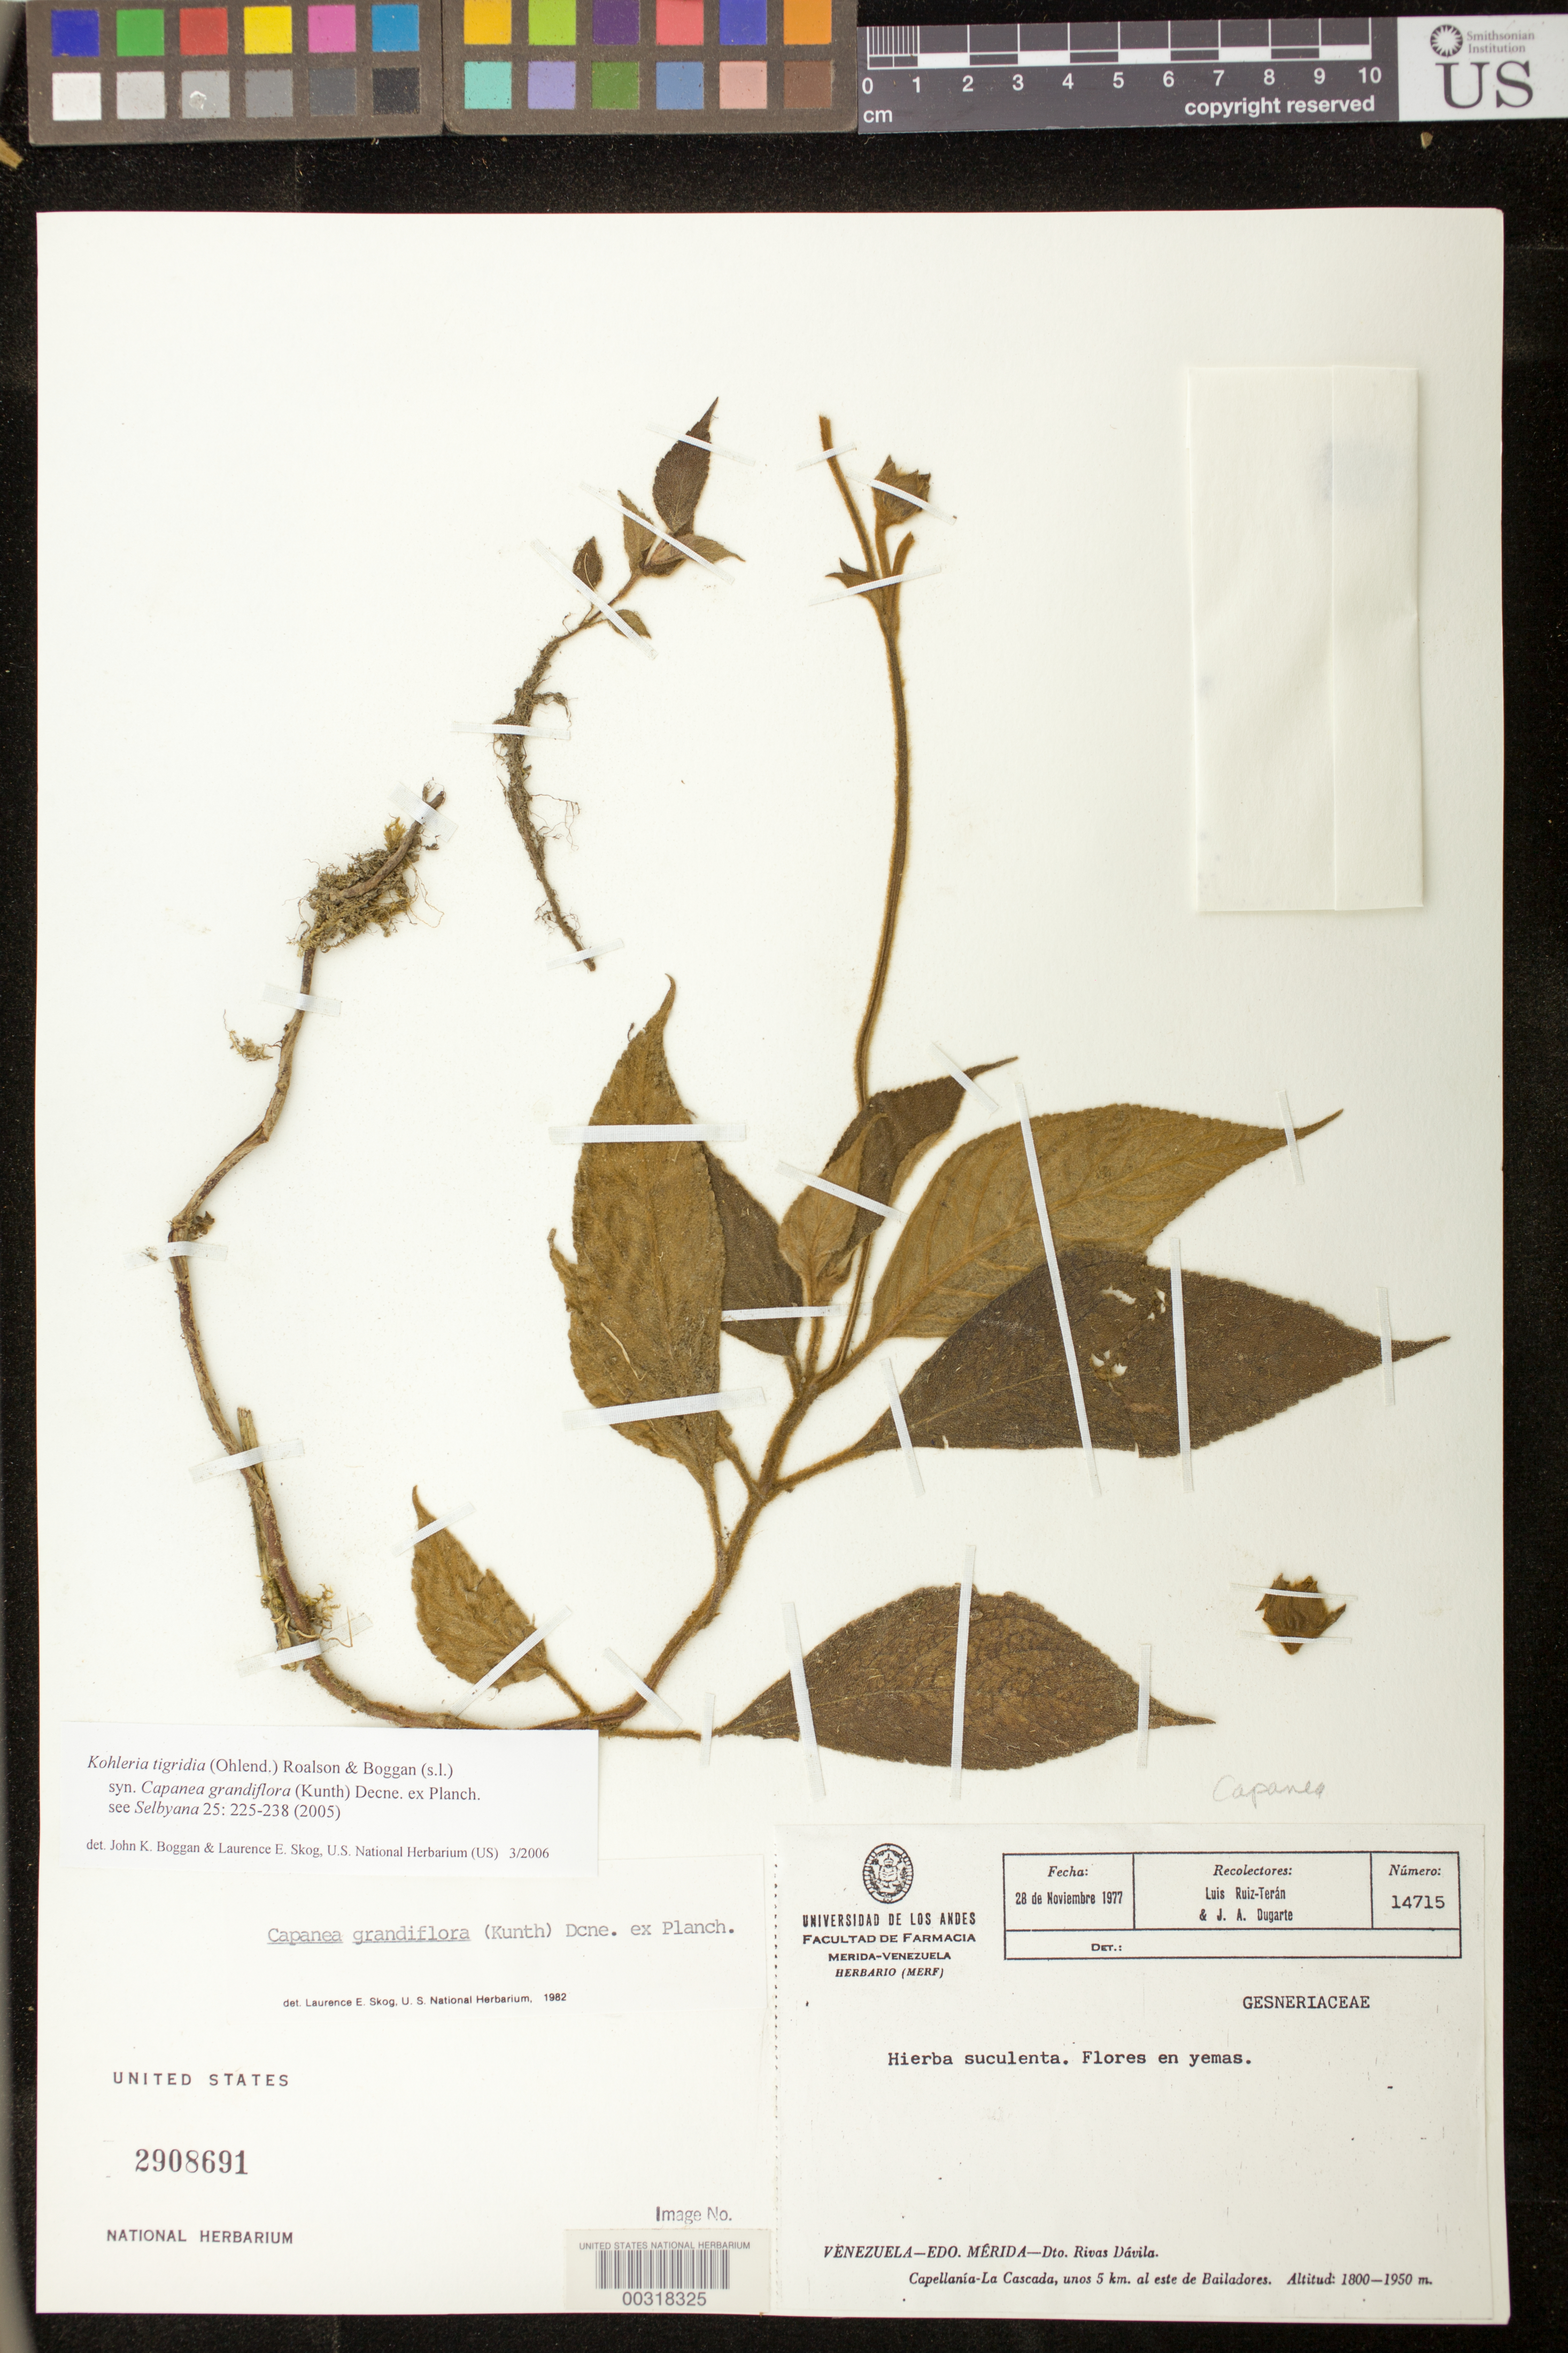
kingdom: Plantae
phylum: Tracheophyta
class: Magnoliopsida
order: Lamiales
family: Gesneriaceae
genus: Kohleria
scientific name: Kohleria tigridia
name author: (Ohlend.) Roalson & Boggan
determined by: Boggan, J. K.; Skog, L. E.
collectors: L. E. Ruíz-Terán & J. Dugarte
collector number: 14715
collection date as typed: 28 Nov 1977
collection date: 1977-11-28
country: Venezuela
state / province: Mérida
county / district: Rivas Dávila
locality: Dist. Rivas Davila, Capellania-La Cascada, 5 km E of Bailadores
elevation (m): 1800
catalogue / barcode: US 2908691